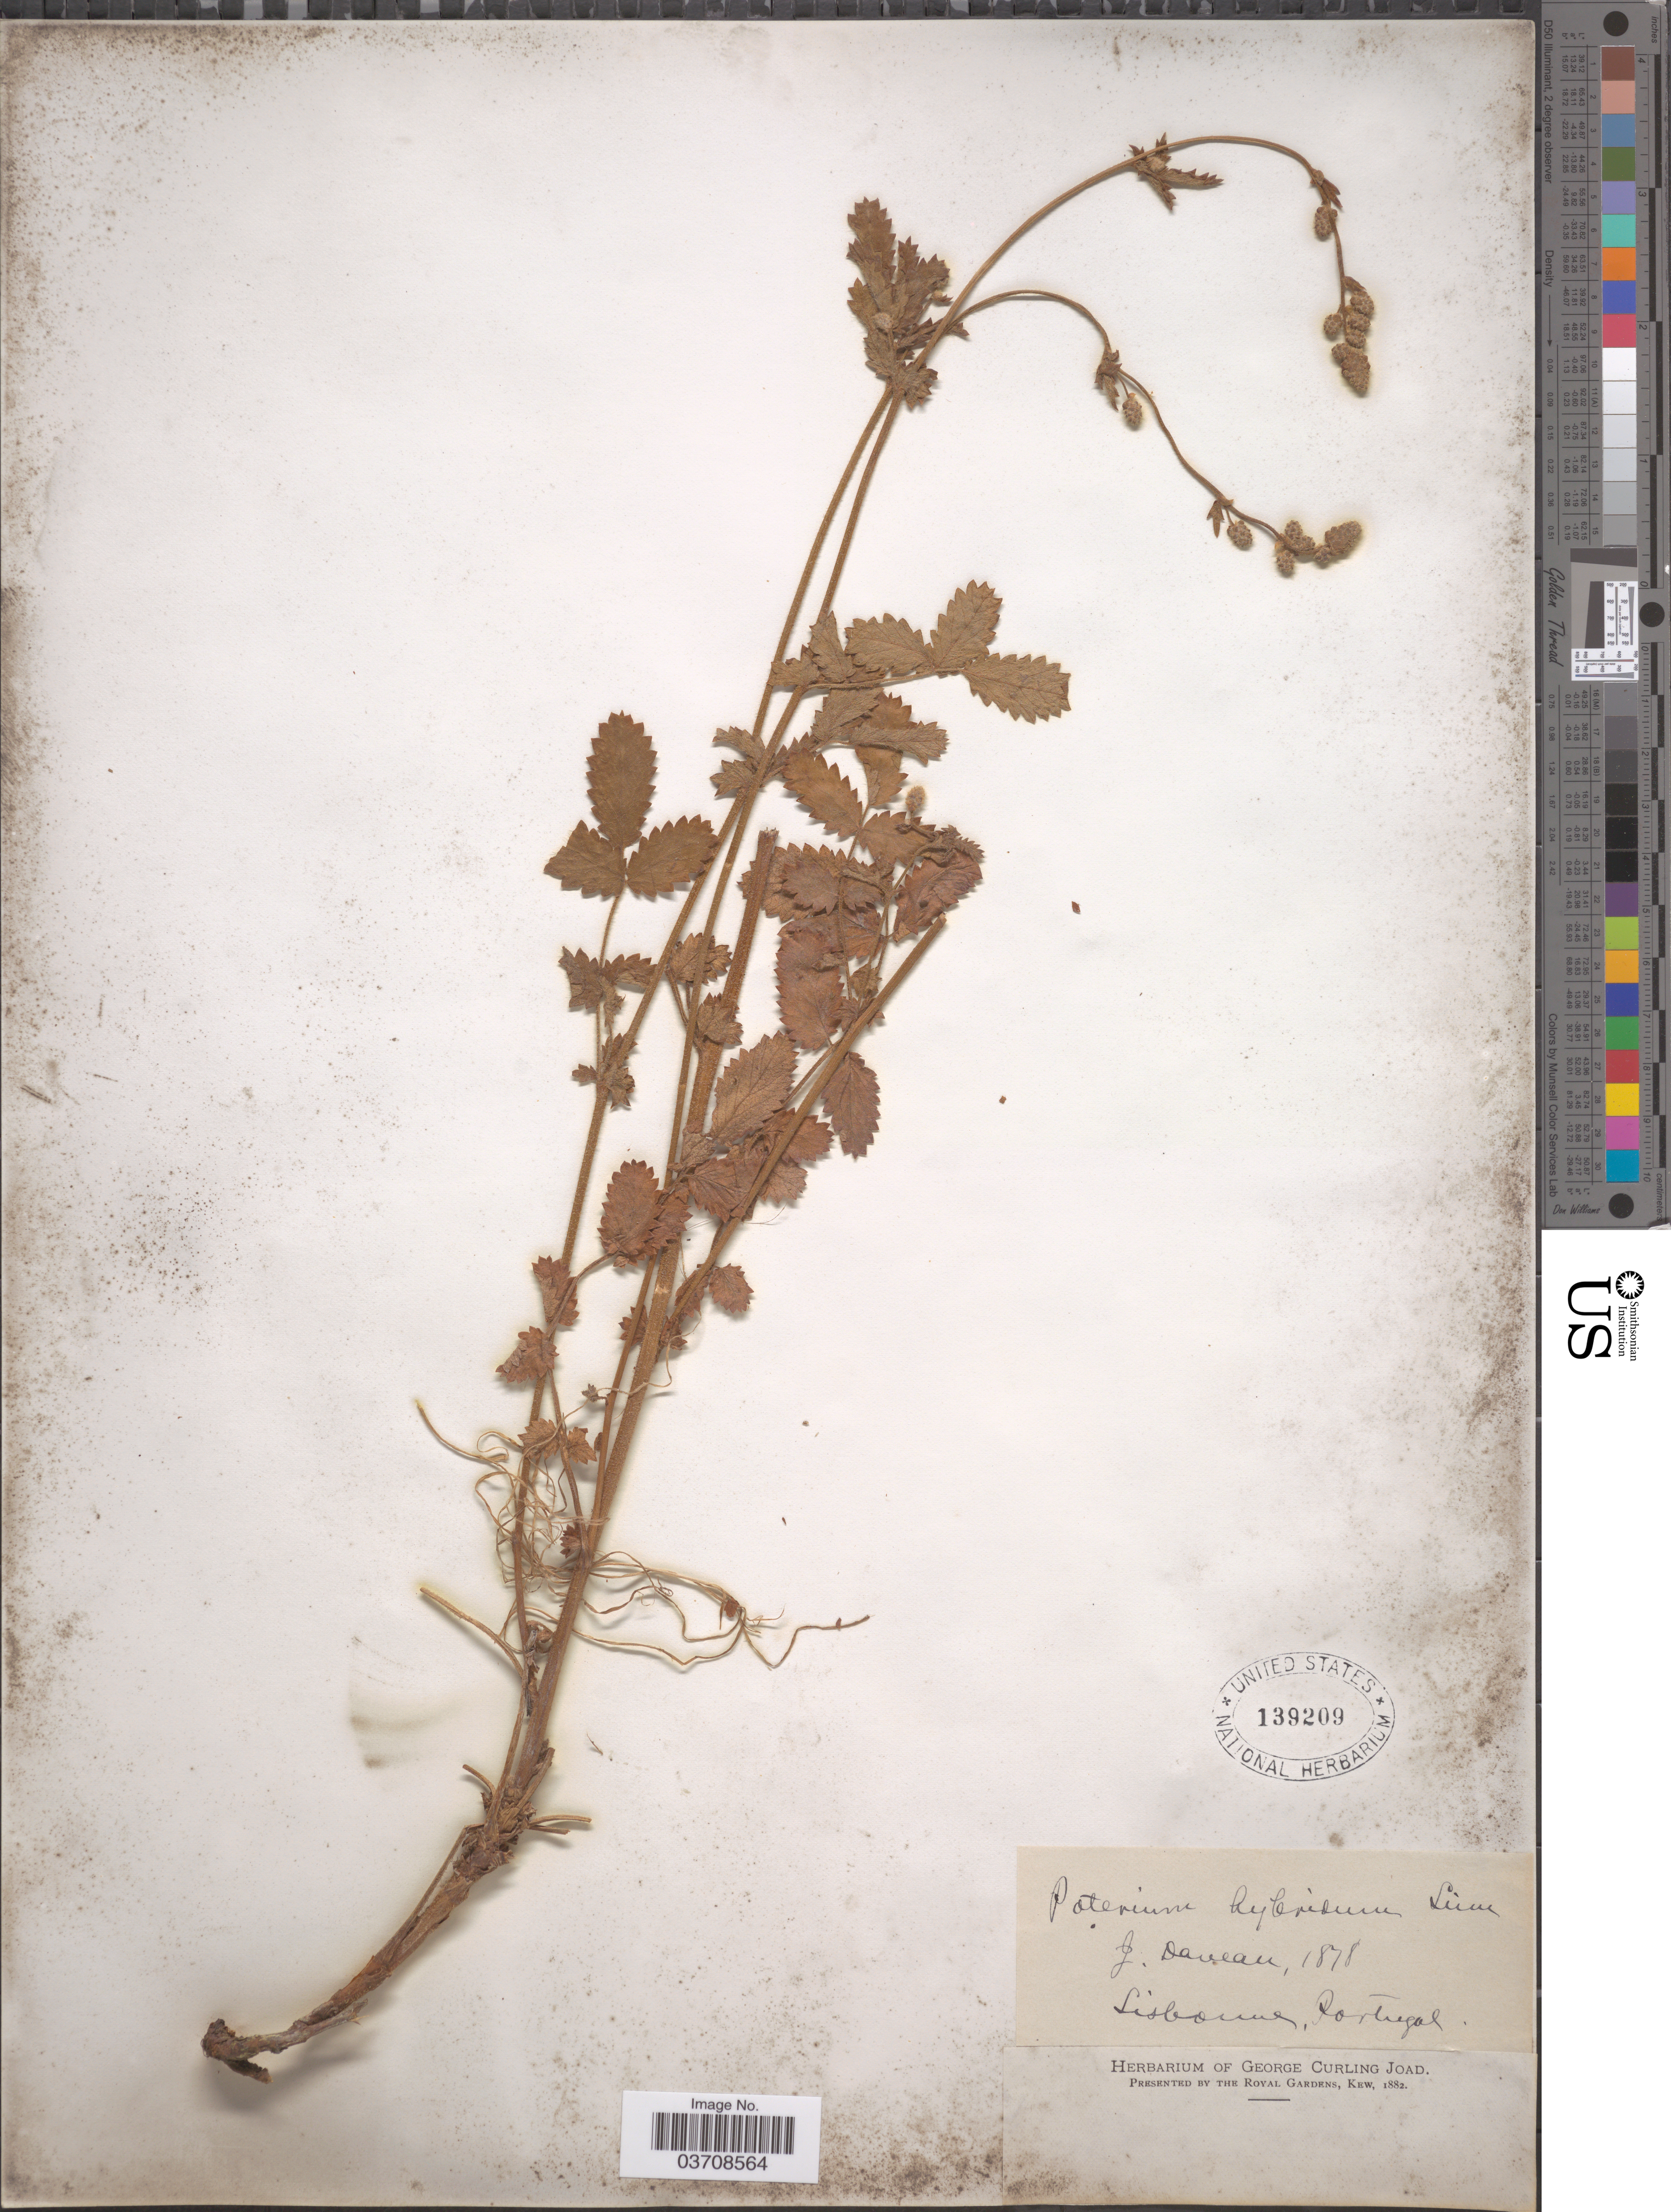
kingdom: Plantae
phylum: Tracheophyta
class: Magnoliopsida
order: Rosales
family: Rosaceae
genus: Sanguisorba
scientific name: Sanguisorba hybrida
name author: (L.) Font Quer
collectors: J. Daveau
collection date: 1878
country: Portugal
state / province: Lisboa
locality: Lisbonne.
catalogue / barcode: US 139209